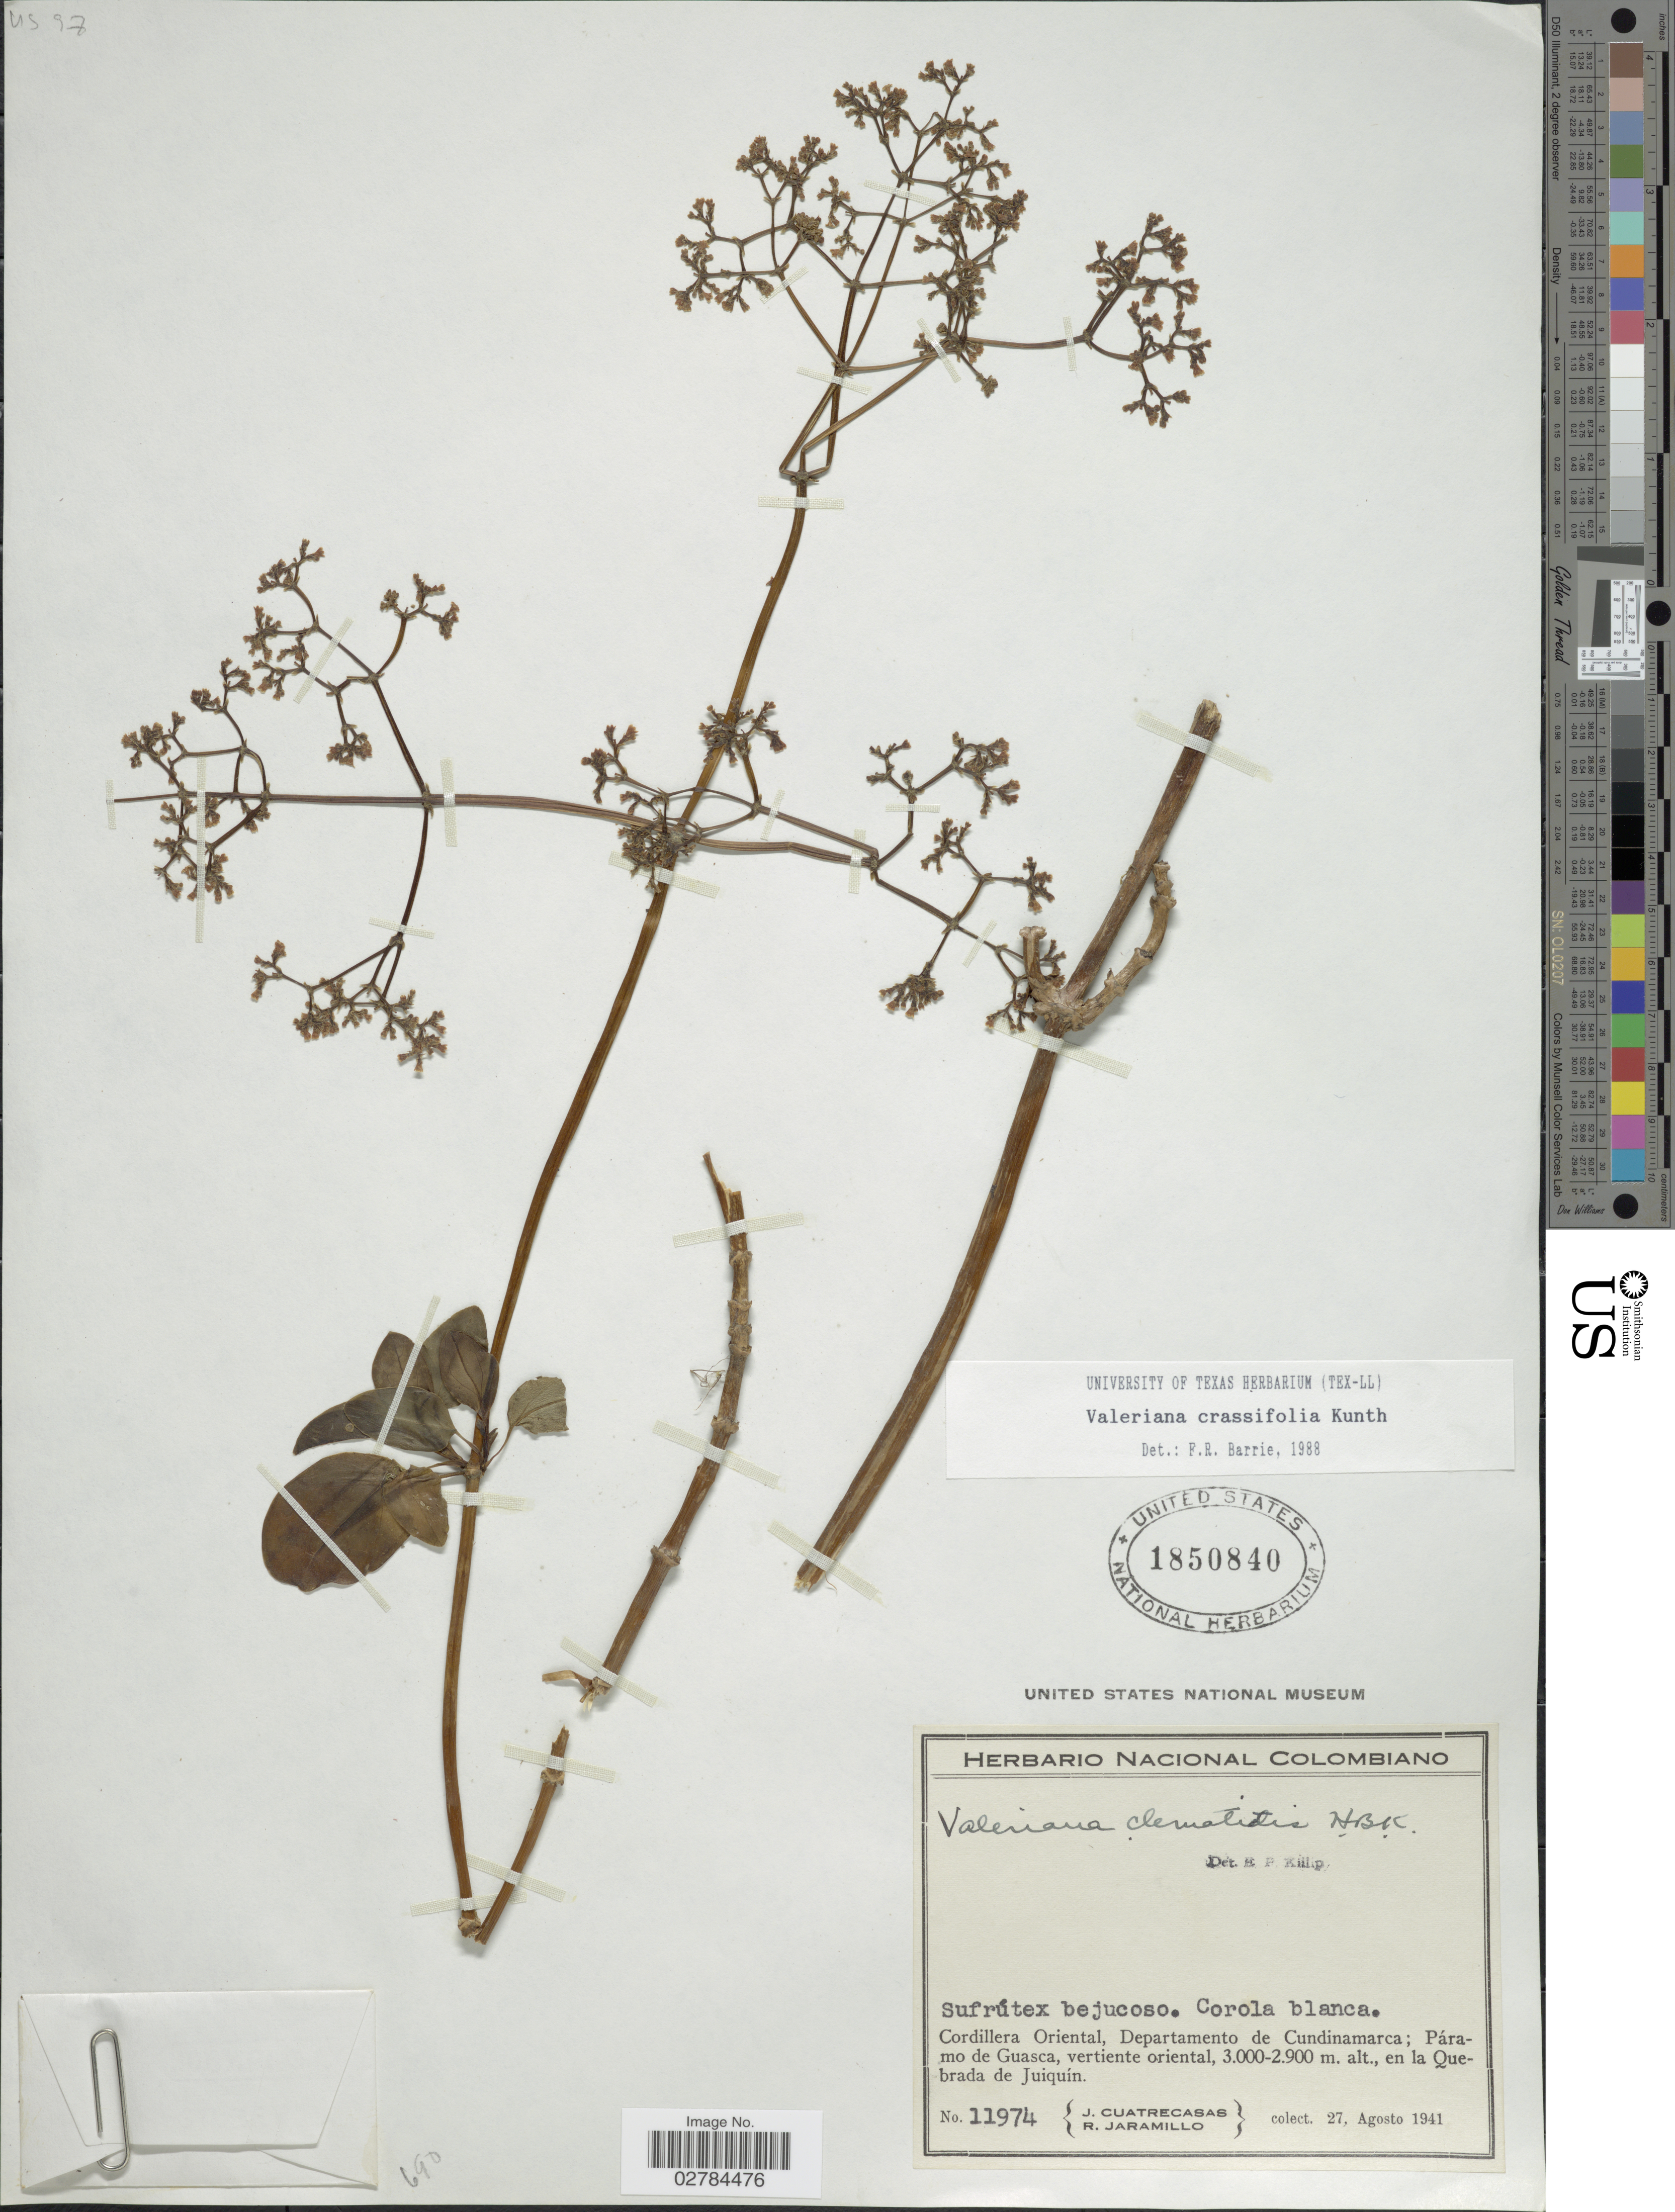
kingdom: Plantae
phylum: Tracheophyta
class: Magnoliopsida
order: Dipsacales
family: Caprifoliaceae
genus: Valeriana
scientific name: Valeriana crassifolia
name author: Kunth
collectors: J. Cuatrecasas & R. Jaramillo M.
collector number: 11974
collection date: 1941-08-27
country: Colombia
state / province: Cundinamarca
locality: Cordillera Oriental, Departamento de Cundinamarca; Páramo de Guasca, vertiente oriental. En la Quebrada de Juiquín.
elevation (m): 2900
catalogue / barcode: US 1850840